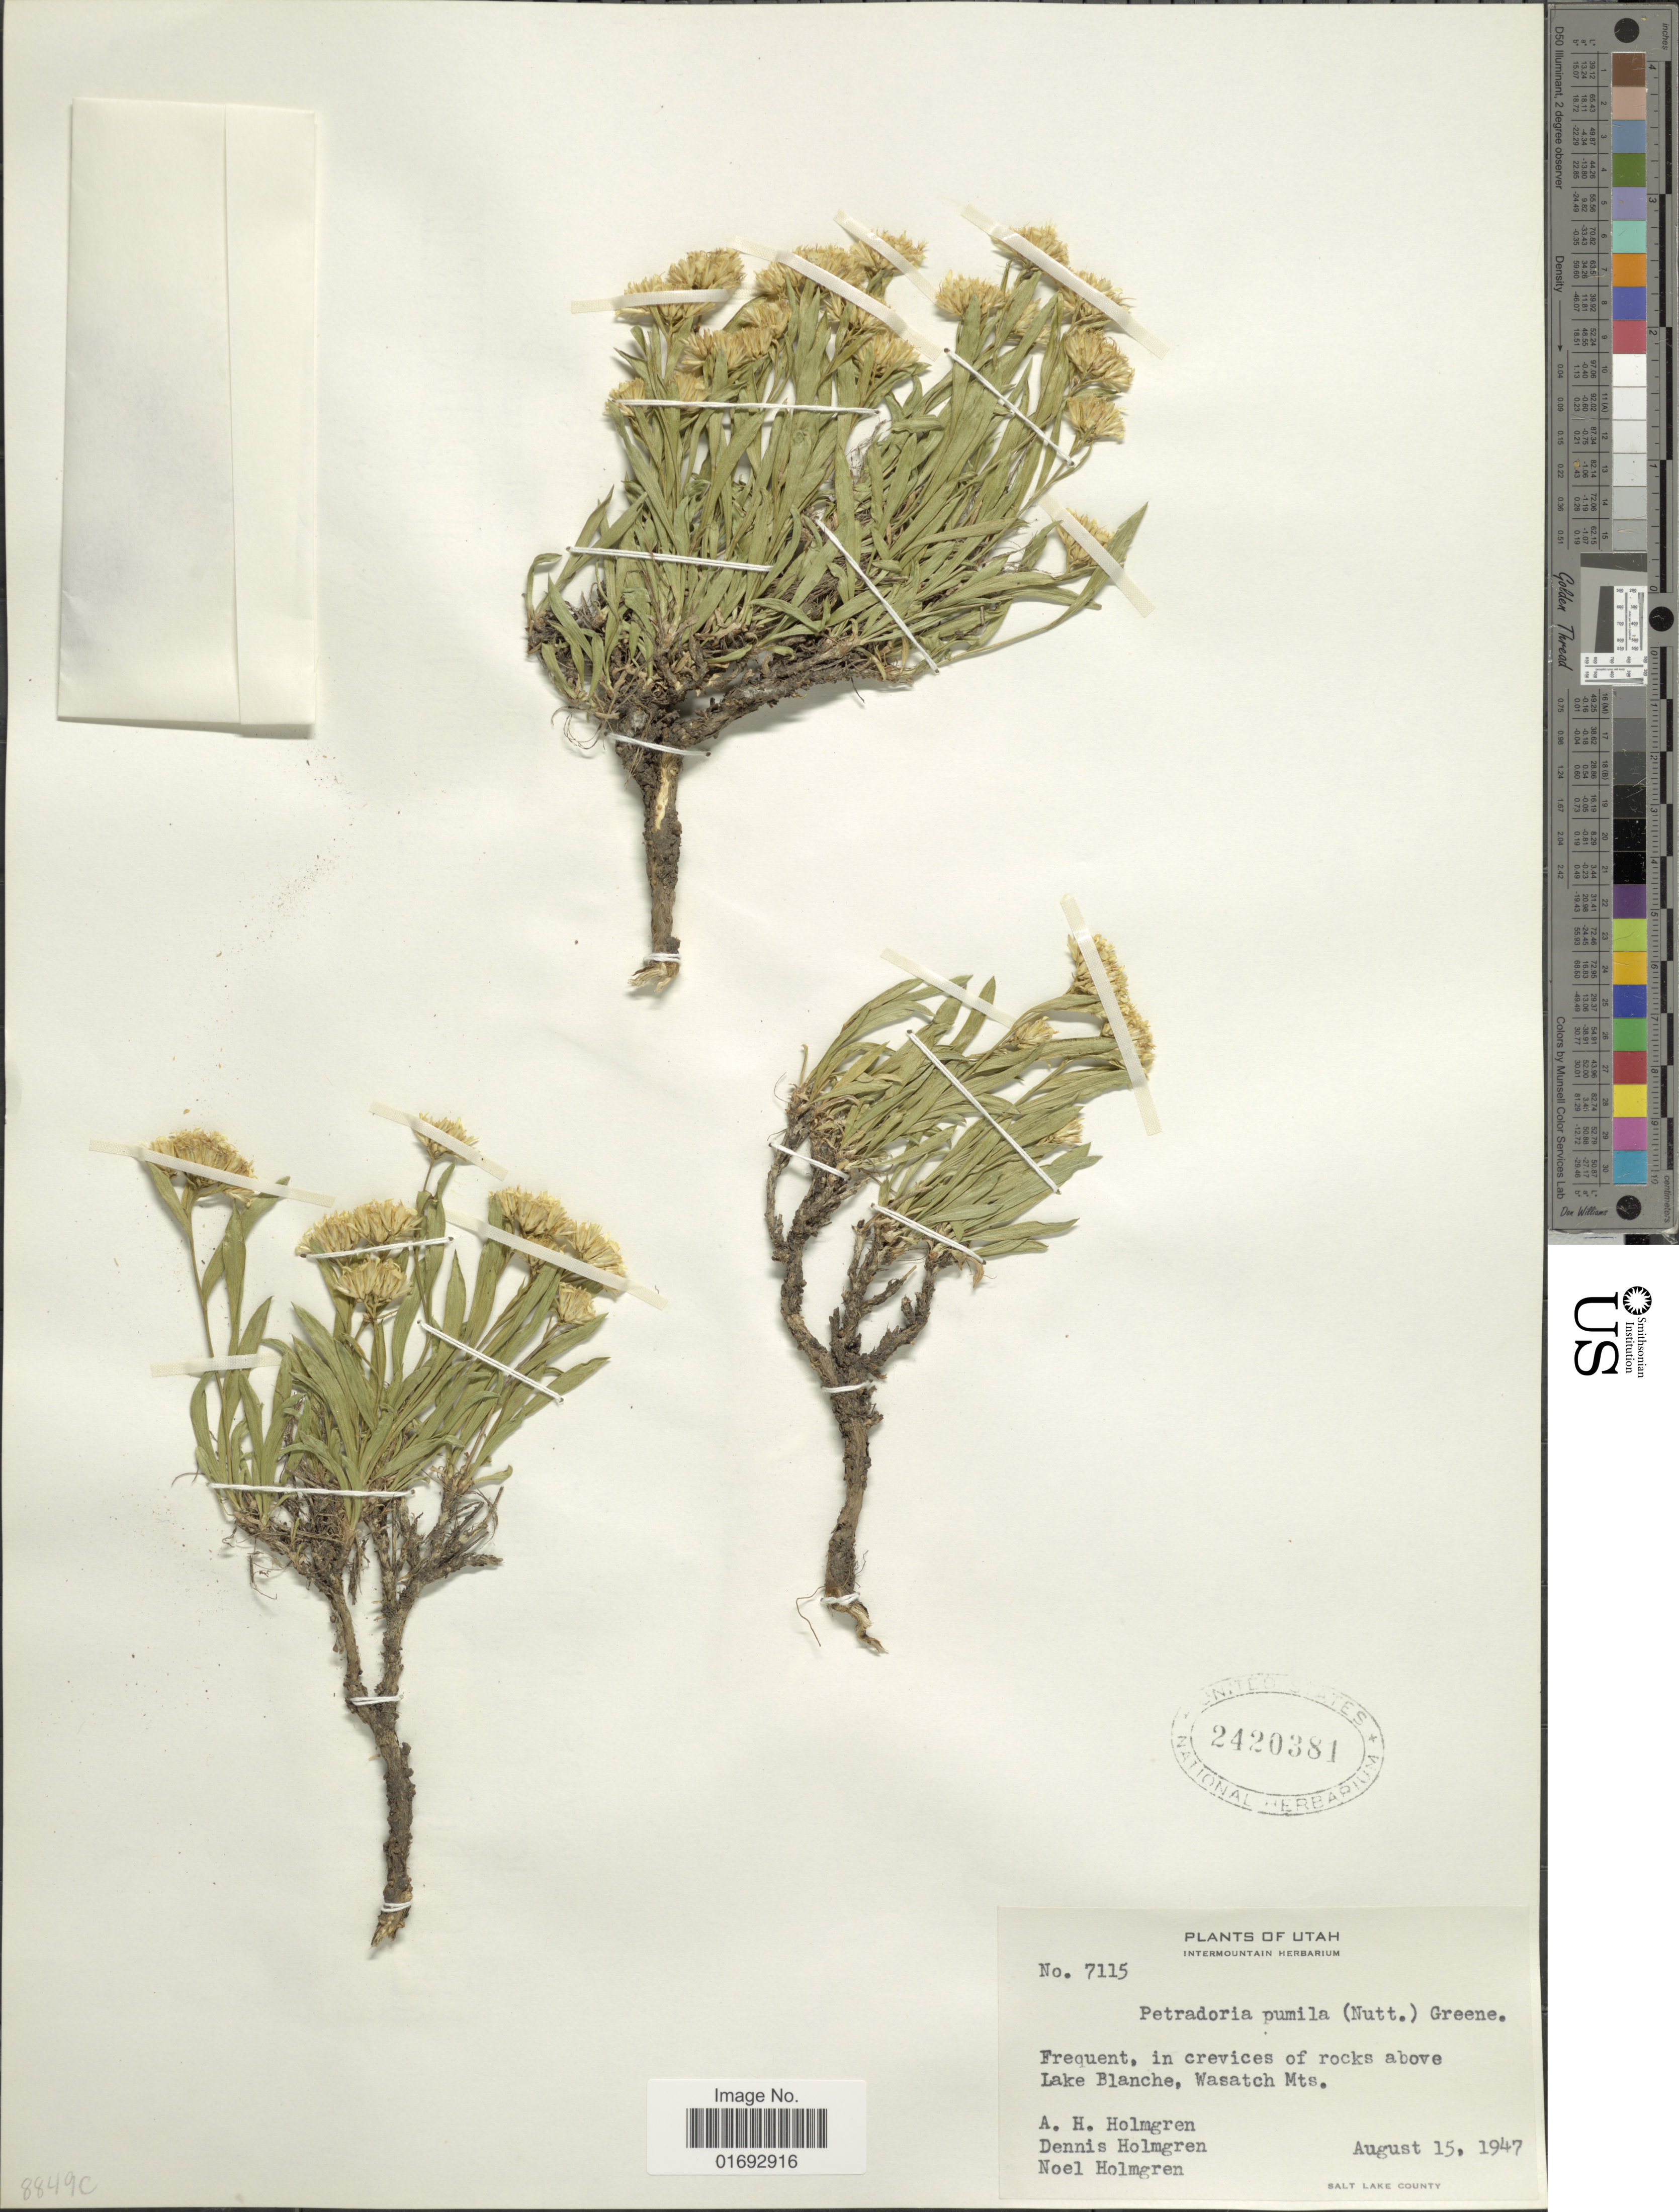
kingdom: Plantae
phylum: Tracheophyta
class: Magnoliopsida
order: Asterales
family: Asteraceae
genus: Petradoria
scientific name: Petradoria pumila var. pumila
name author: (Nutt.) Greene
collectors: A. H. Holmgren, D. E. Holmgren & N. H. Holmgren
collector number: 7115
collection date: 1947-08-15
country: United States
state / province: Utah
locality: Frequent, in crevices of rocks above Lake Blanche, Wasatch Mts.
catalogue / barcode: US 2420381